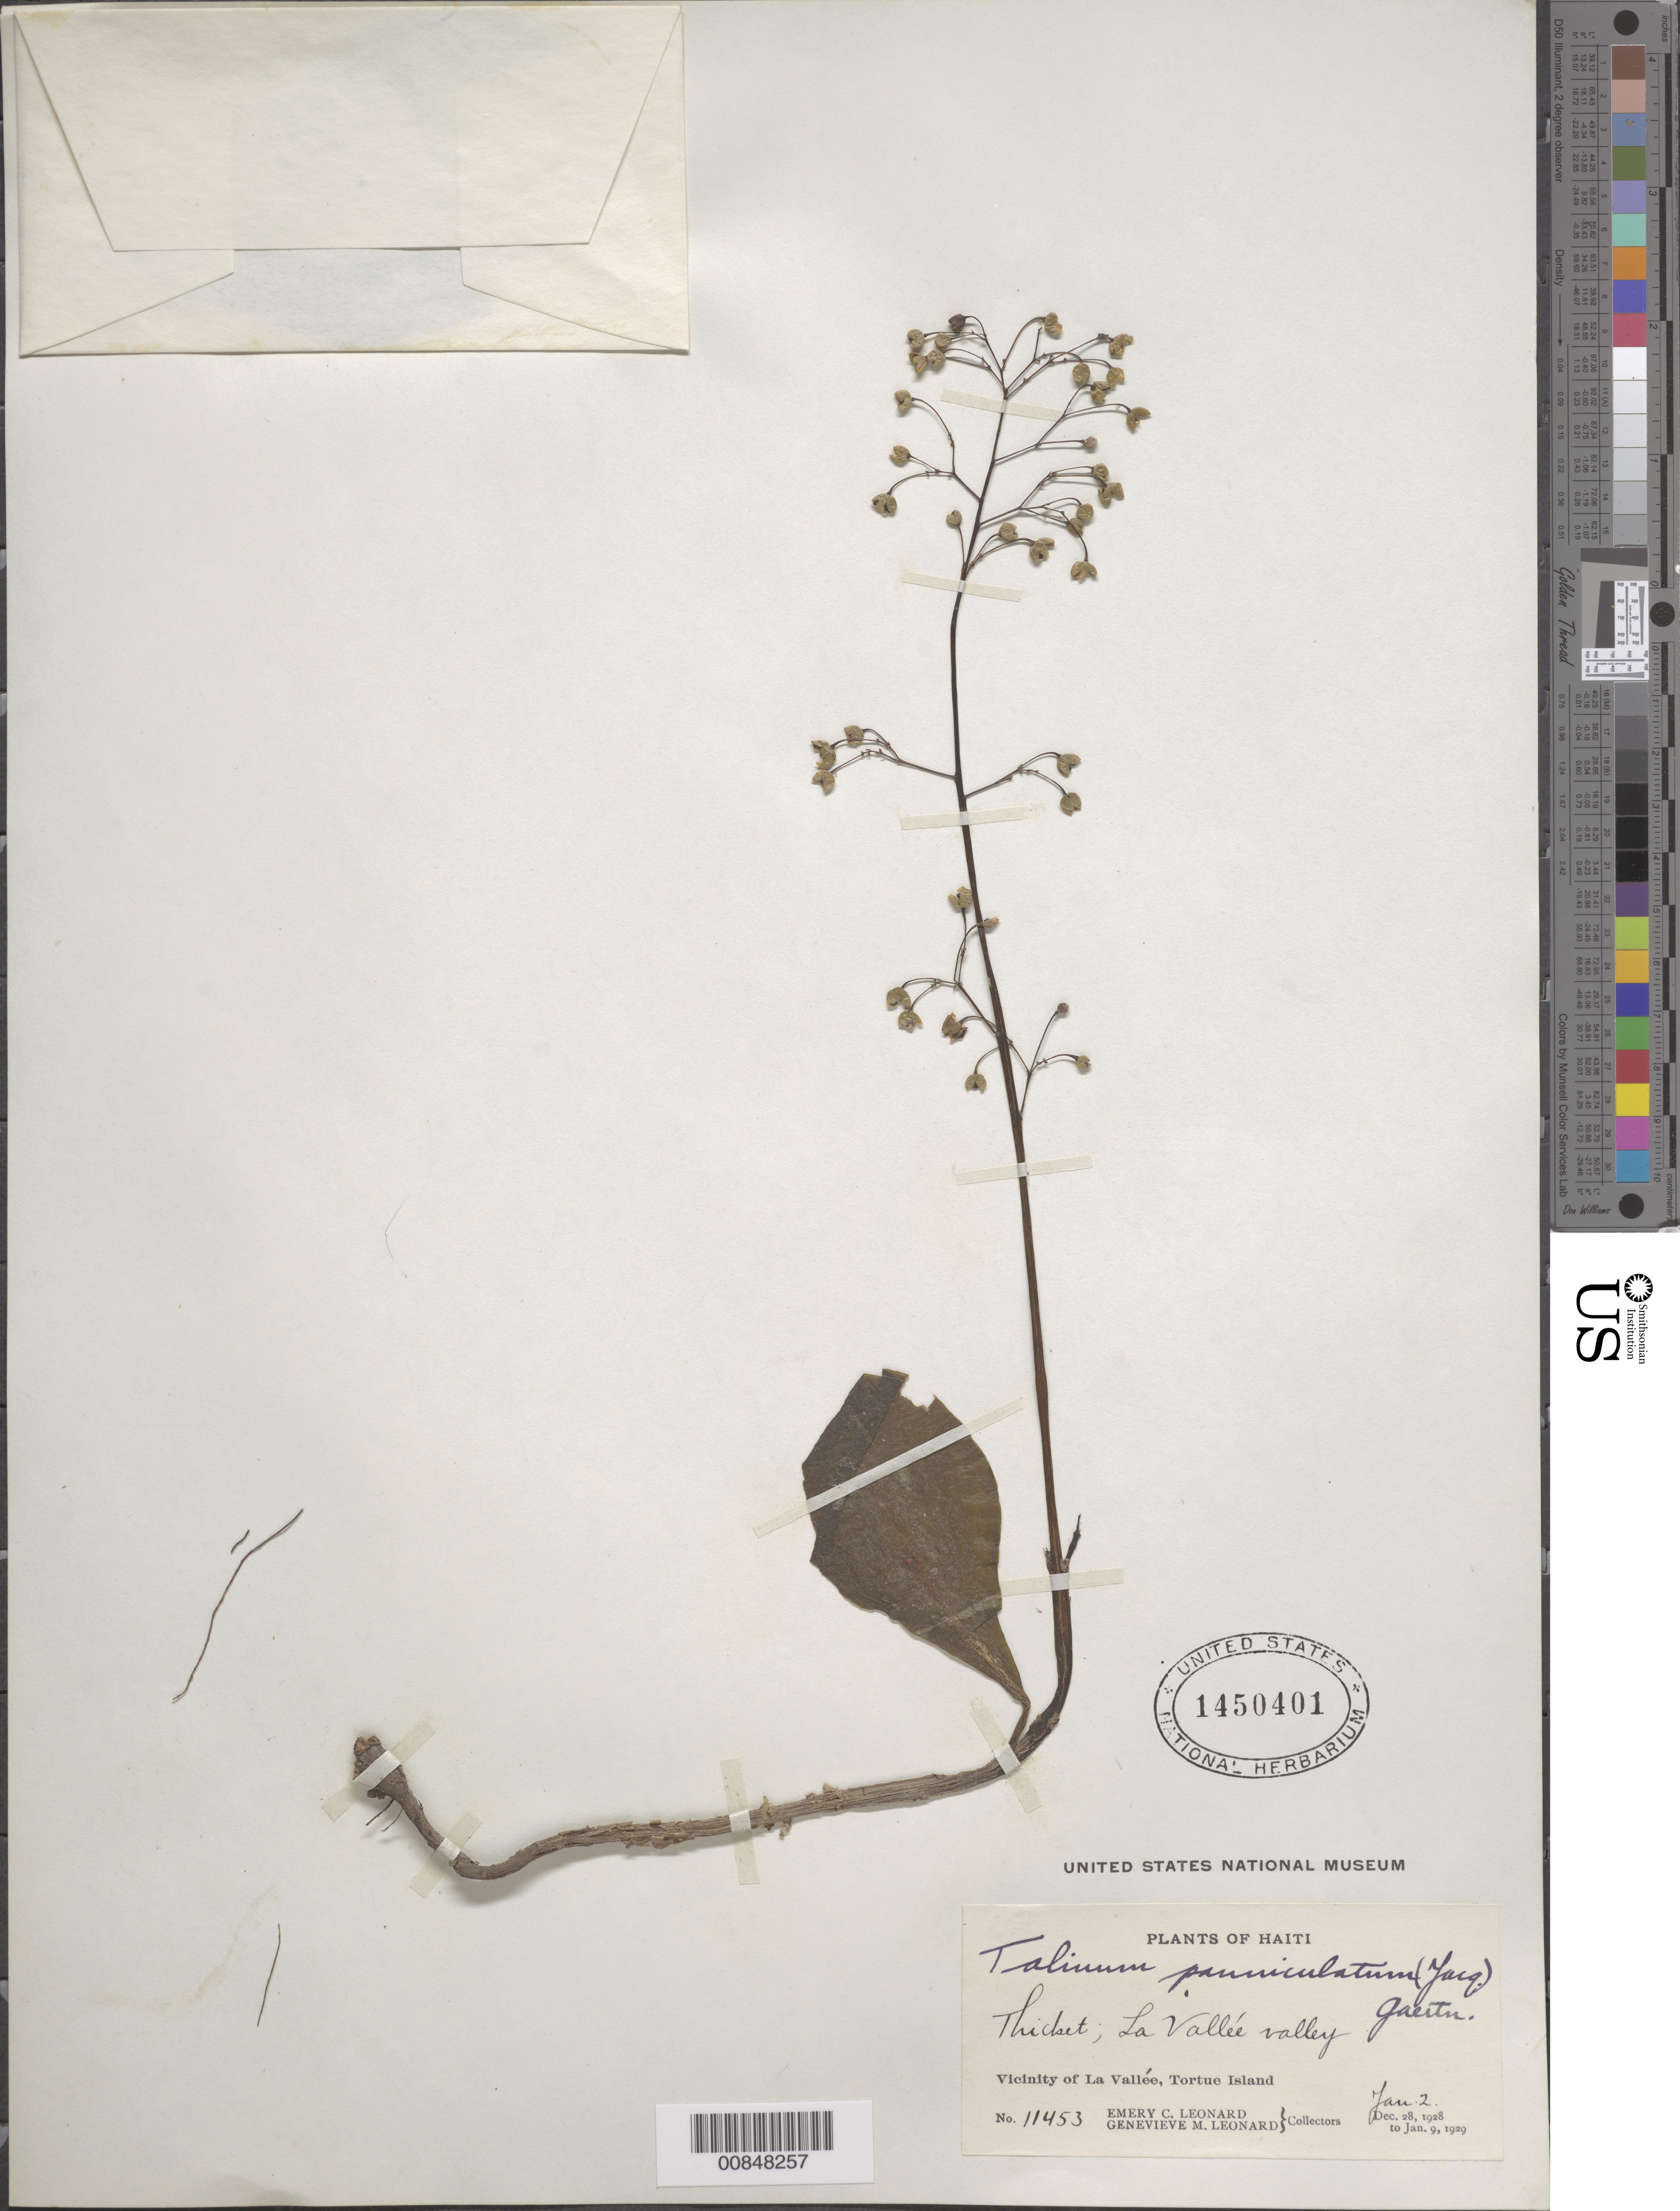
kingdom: Plantae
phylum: Tracheophyta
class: Magnoliopsida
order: Caryophyllales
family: Talinaceae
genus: Talinum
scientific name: Talinum paniculatum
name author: (Jacq.) Gaertn.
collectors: E. C. Leonard & G. M. Leonard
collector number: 11453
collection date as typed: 02 Jan 1929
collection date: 1929-01-02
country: Haiti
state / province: Nord-Óuest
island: Île de la Tortue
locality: Vicinity of La Vallée, Tortue Island. La Vallée Valley.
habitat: Thicket.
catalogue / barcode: US 1450401